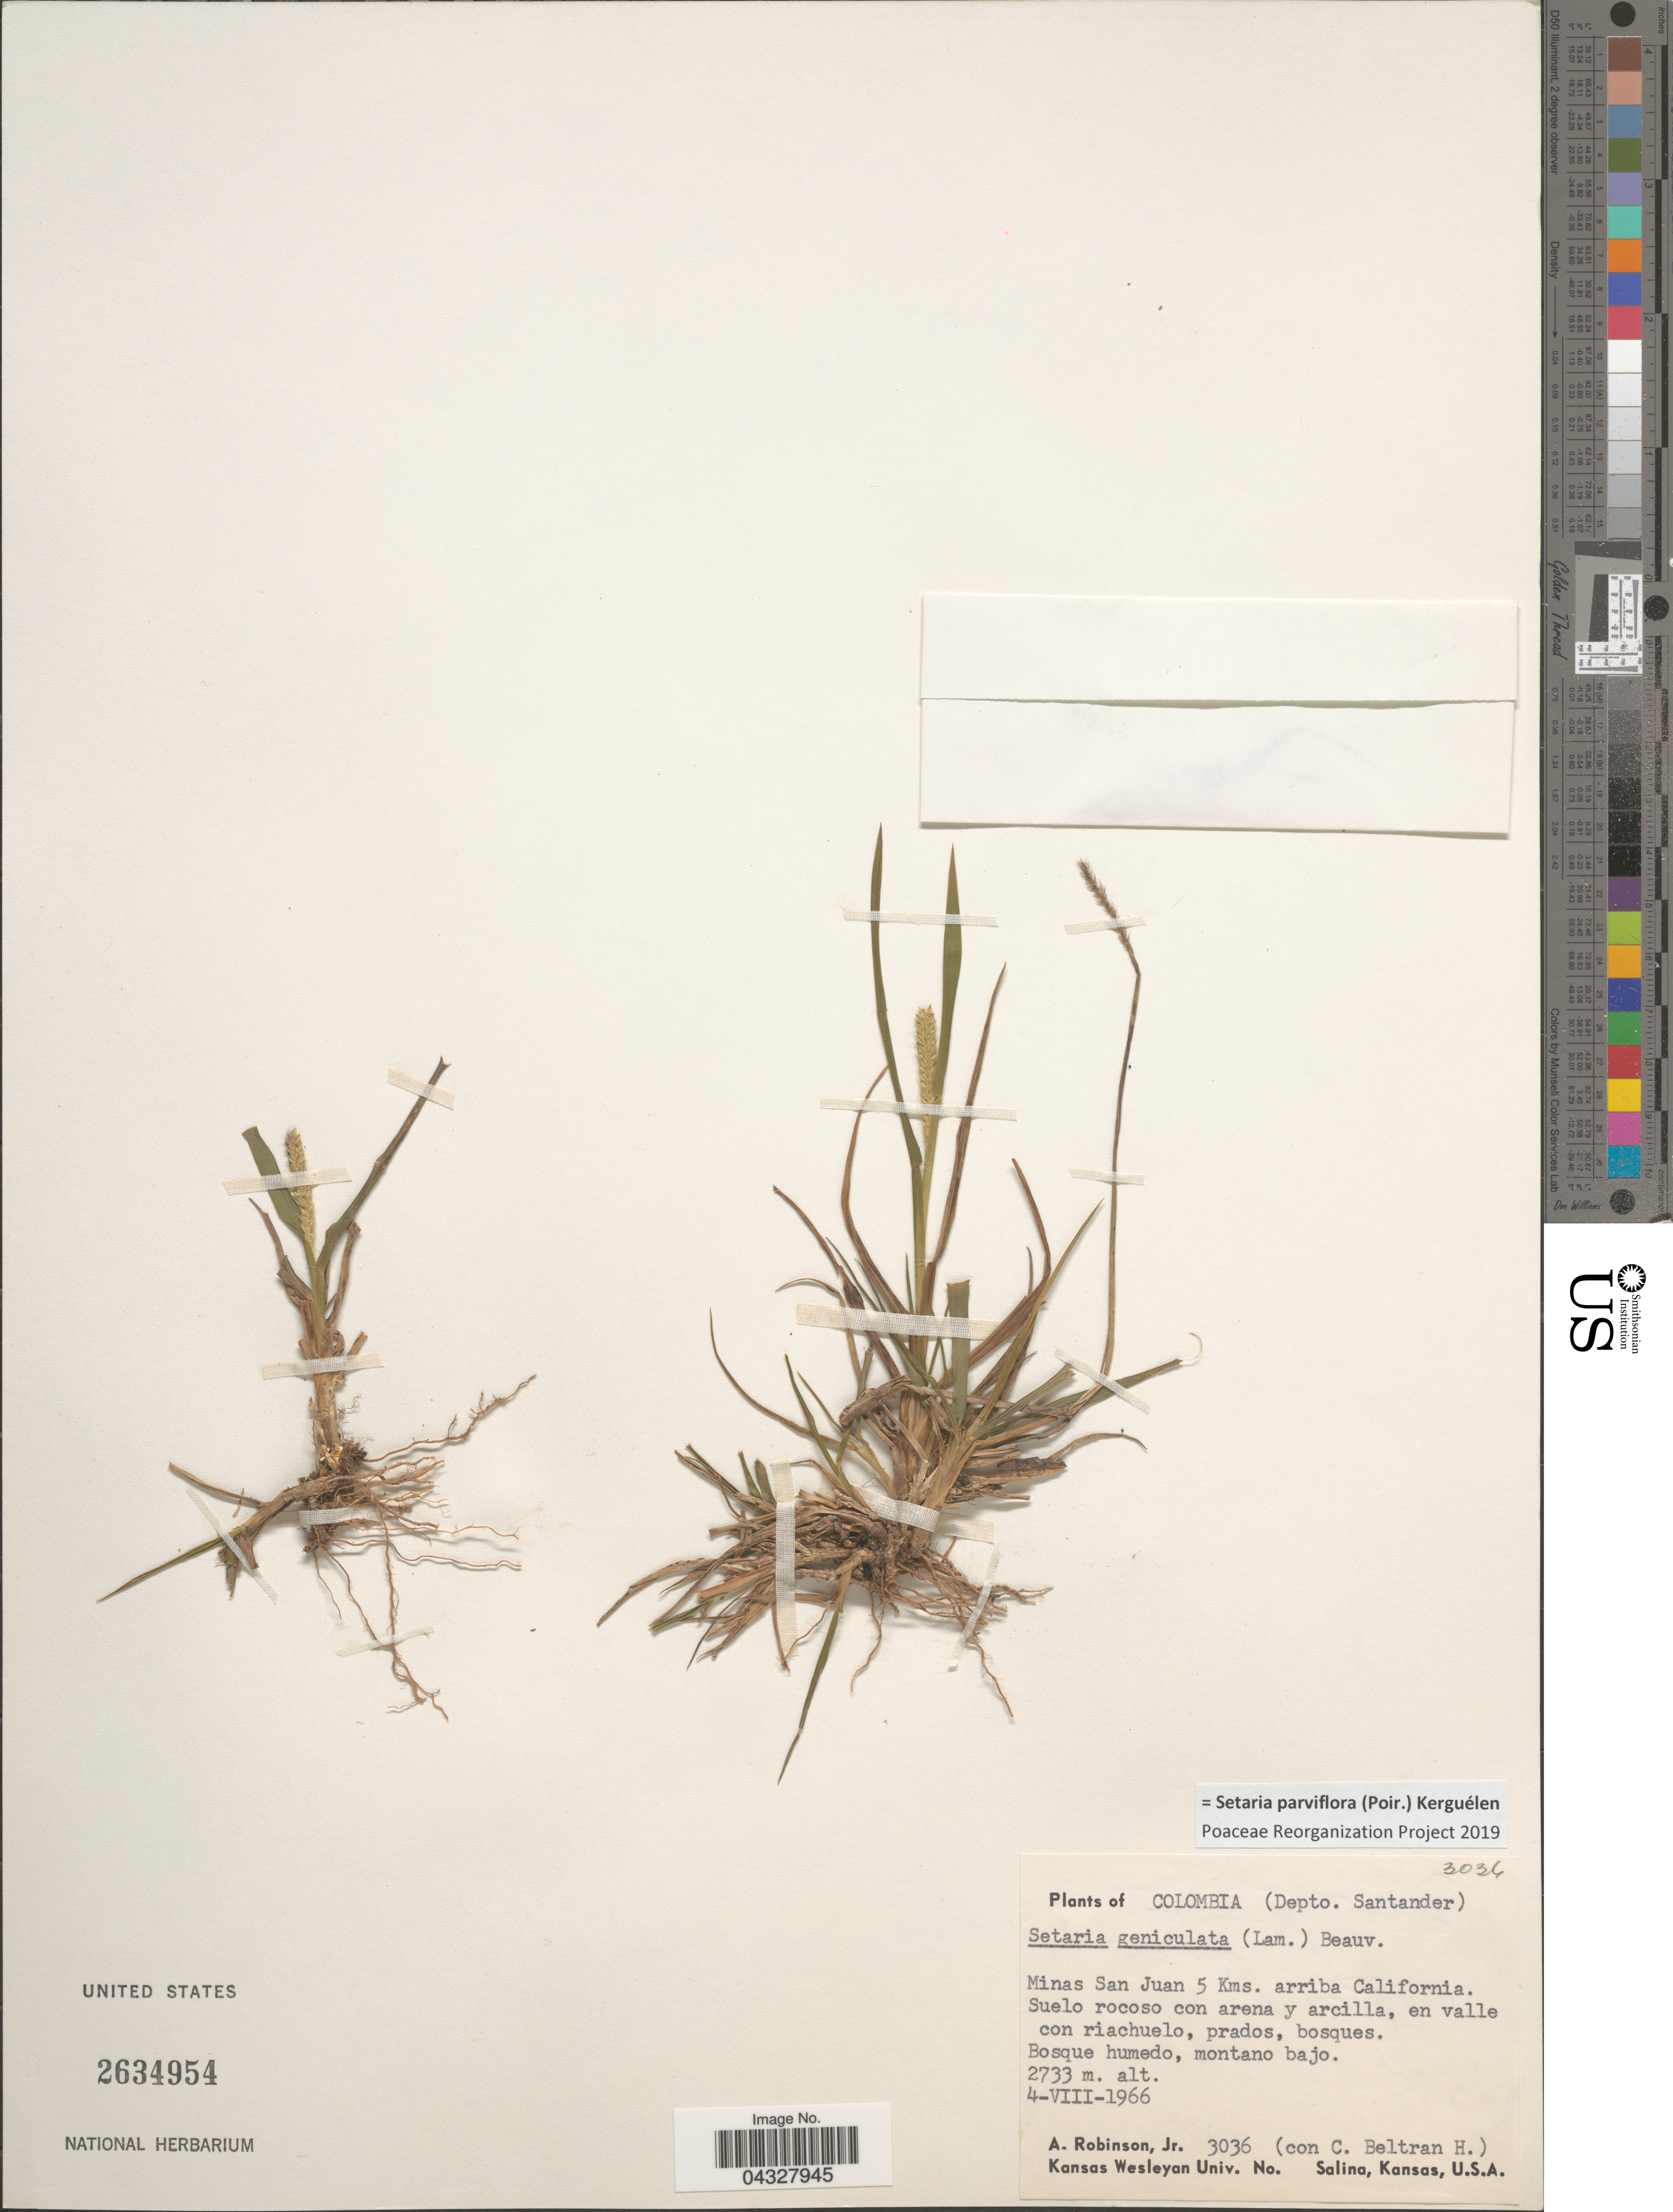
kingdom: Plantae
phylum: Tracheophyta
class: Liliopsida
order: Poales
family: Poaceae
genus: Setaria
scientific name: Setaria parviflora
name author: (Poir.) Kerguélen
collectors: A. Robinson Jr. & C. Beltran H.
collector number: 3036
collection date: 1966-08-04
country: Colombia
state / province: Santander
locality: (Depto. Santander). Minas San Juan 5 Kms. arriba California.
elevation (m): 2733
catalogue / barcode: US 2634954